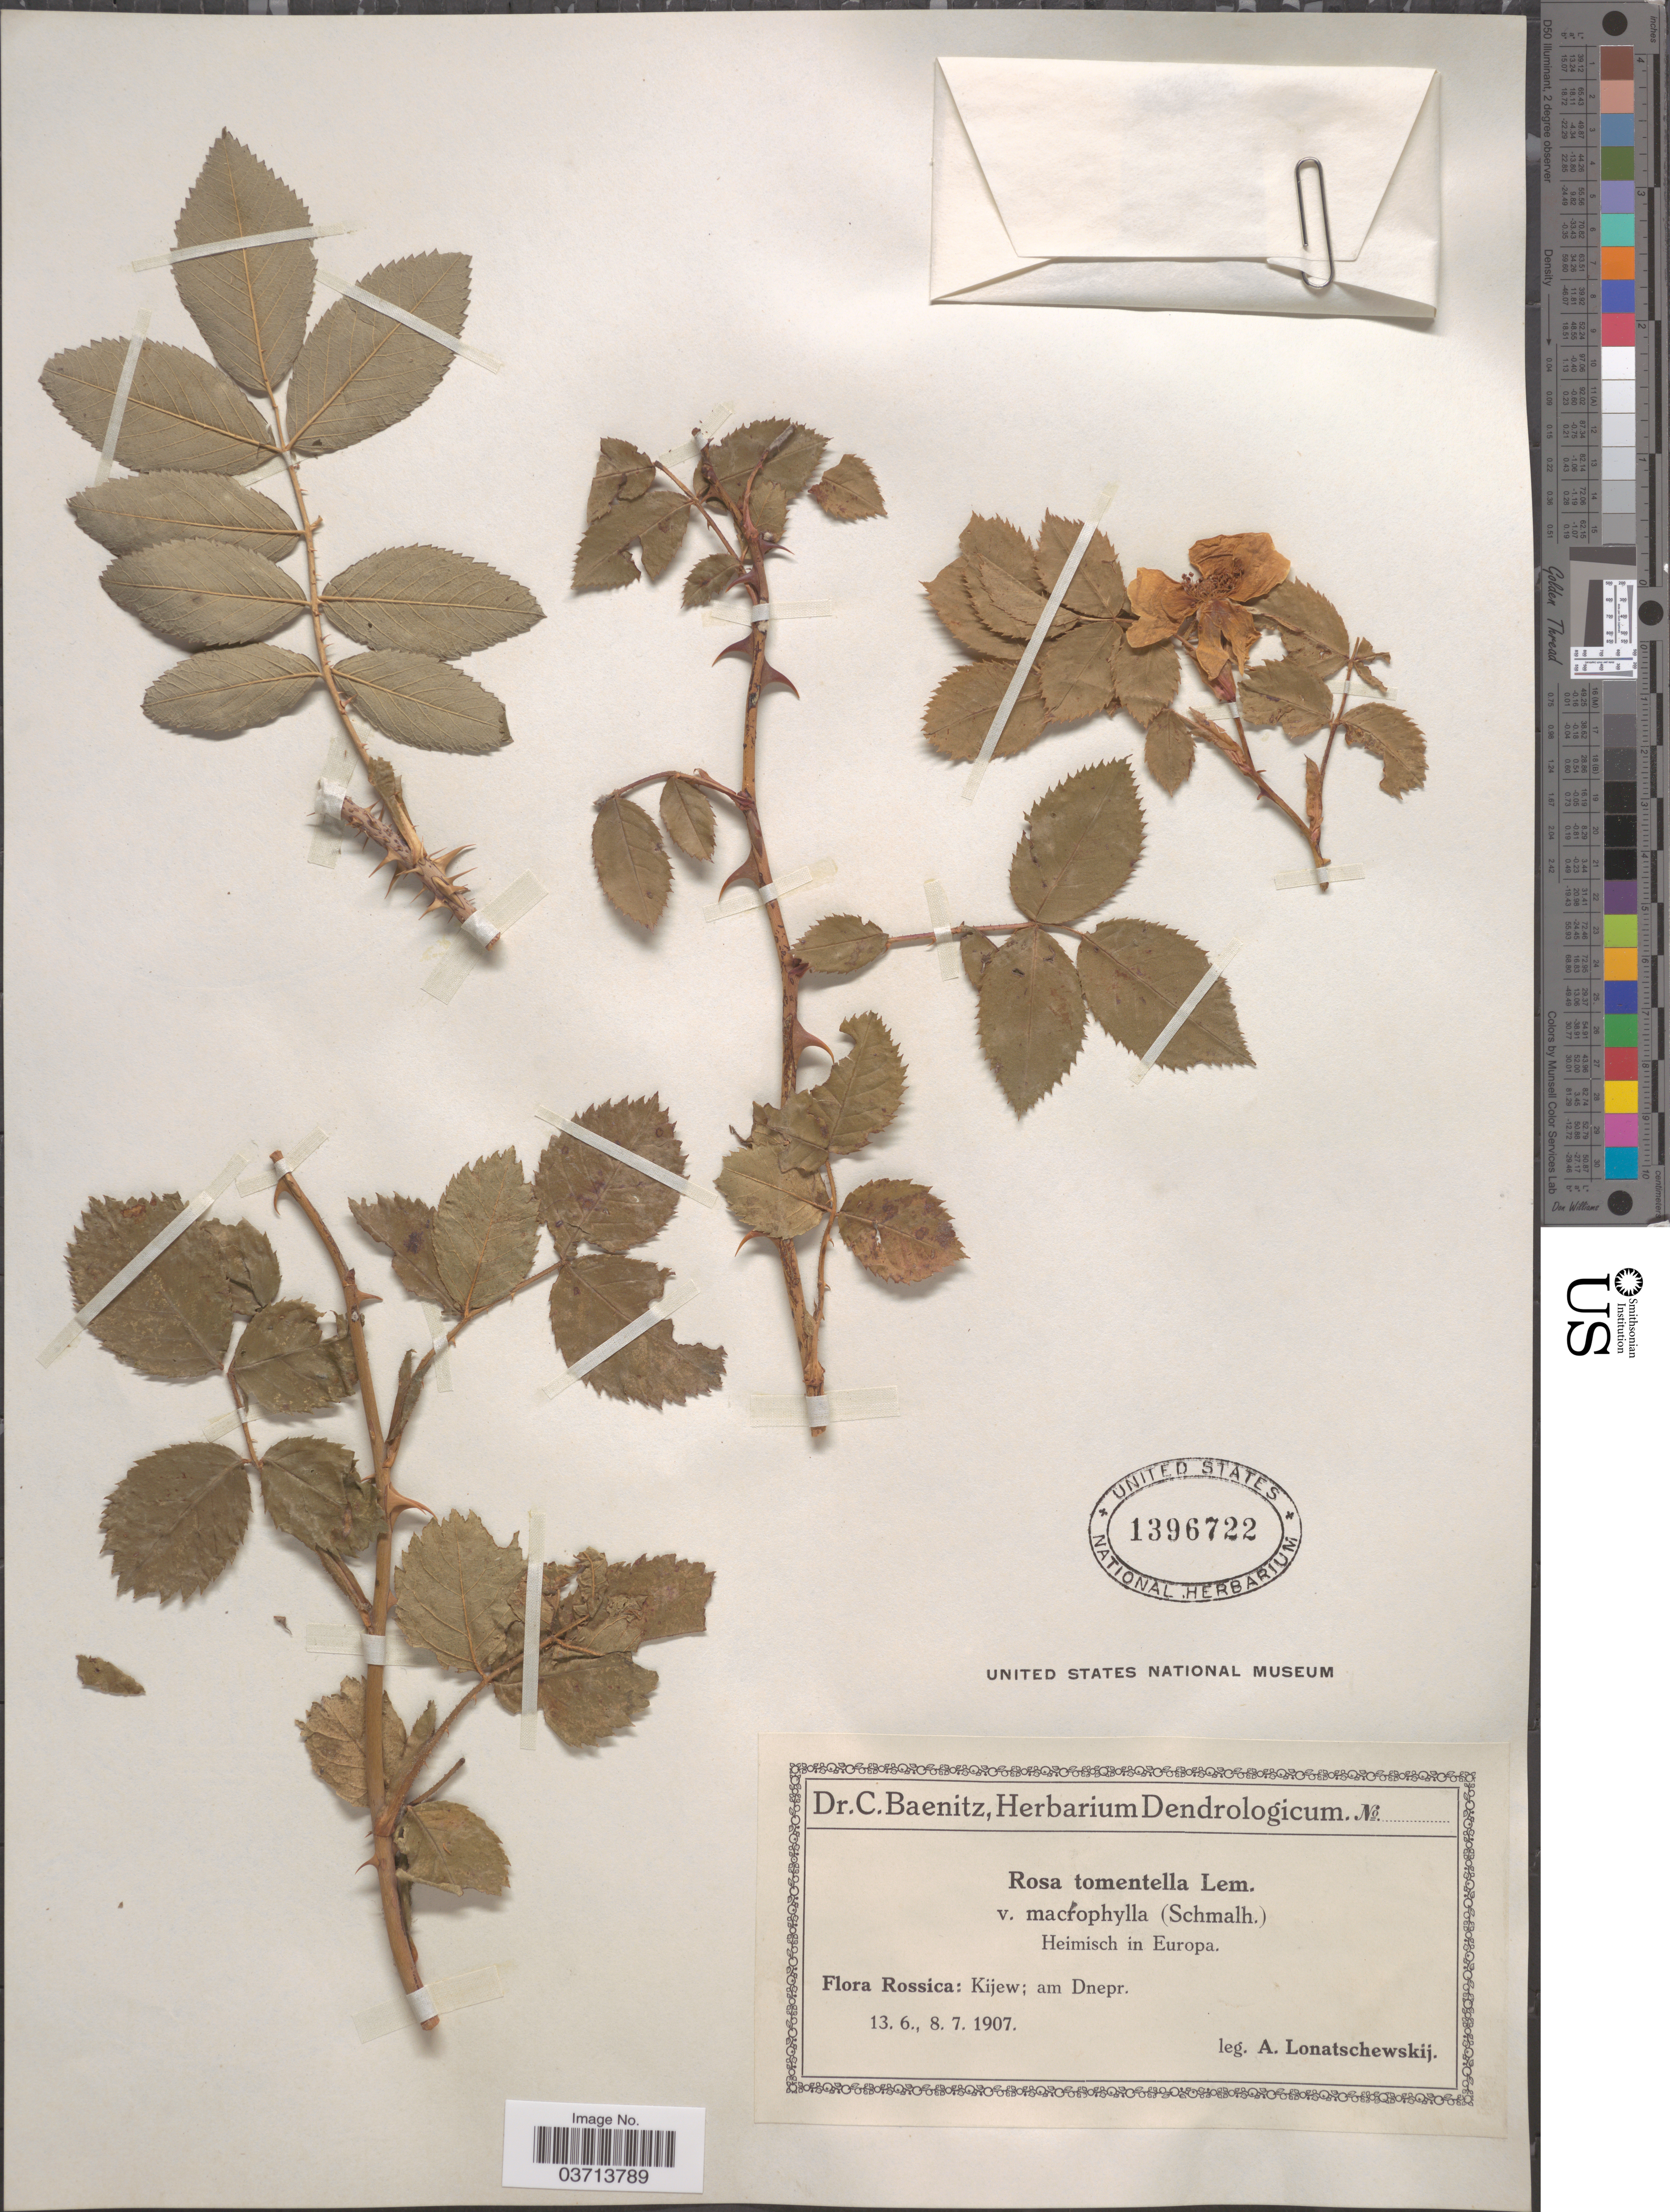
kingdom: Plantae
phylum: Tracheophyta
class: Magnoliopsida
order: Rosales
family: Rosaceae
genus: Rosa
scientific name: Rosa tomentella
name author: Léman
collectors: A. Lonatschewskij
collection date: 1907-06-13/1907-07-08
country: Ukraine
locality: Rossica: Kijew; am Dnepr.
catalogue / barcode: US 1396722